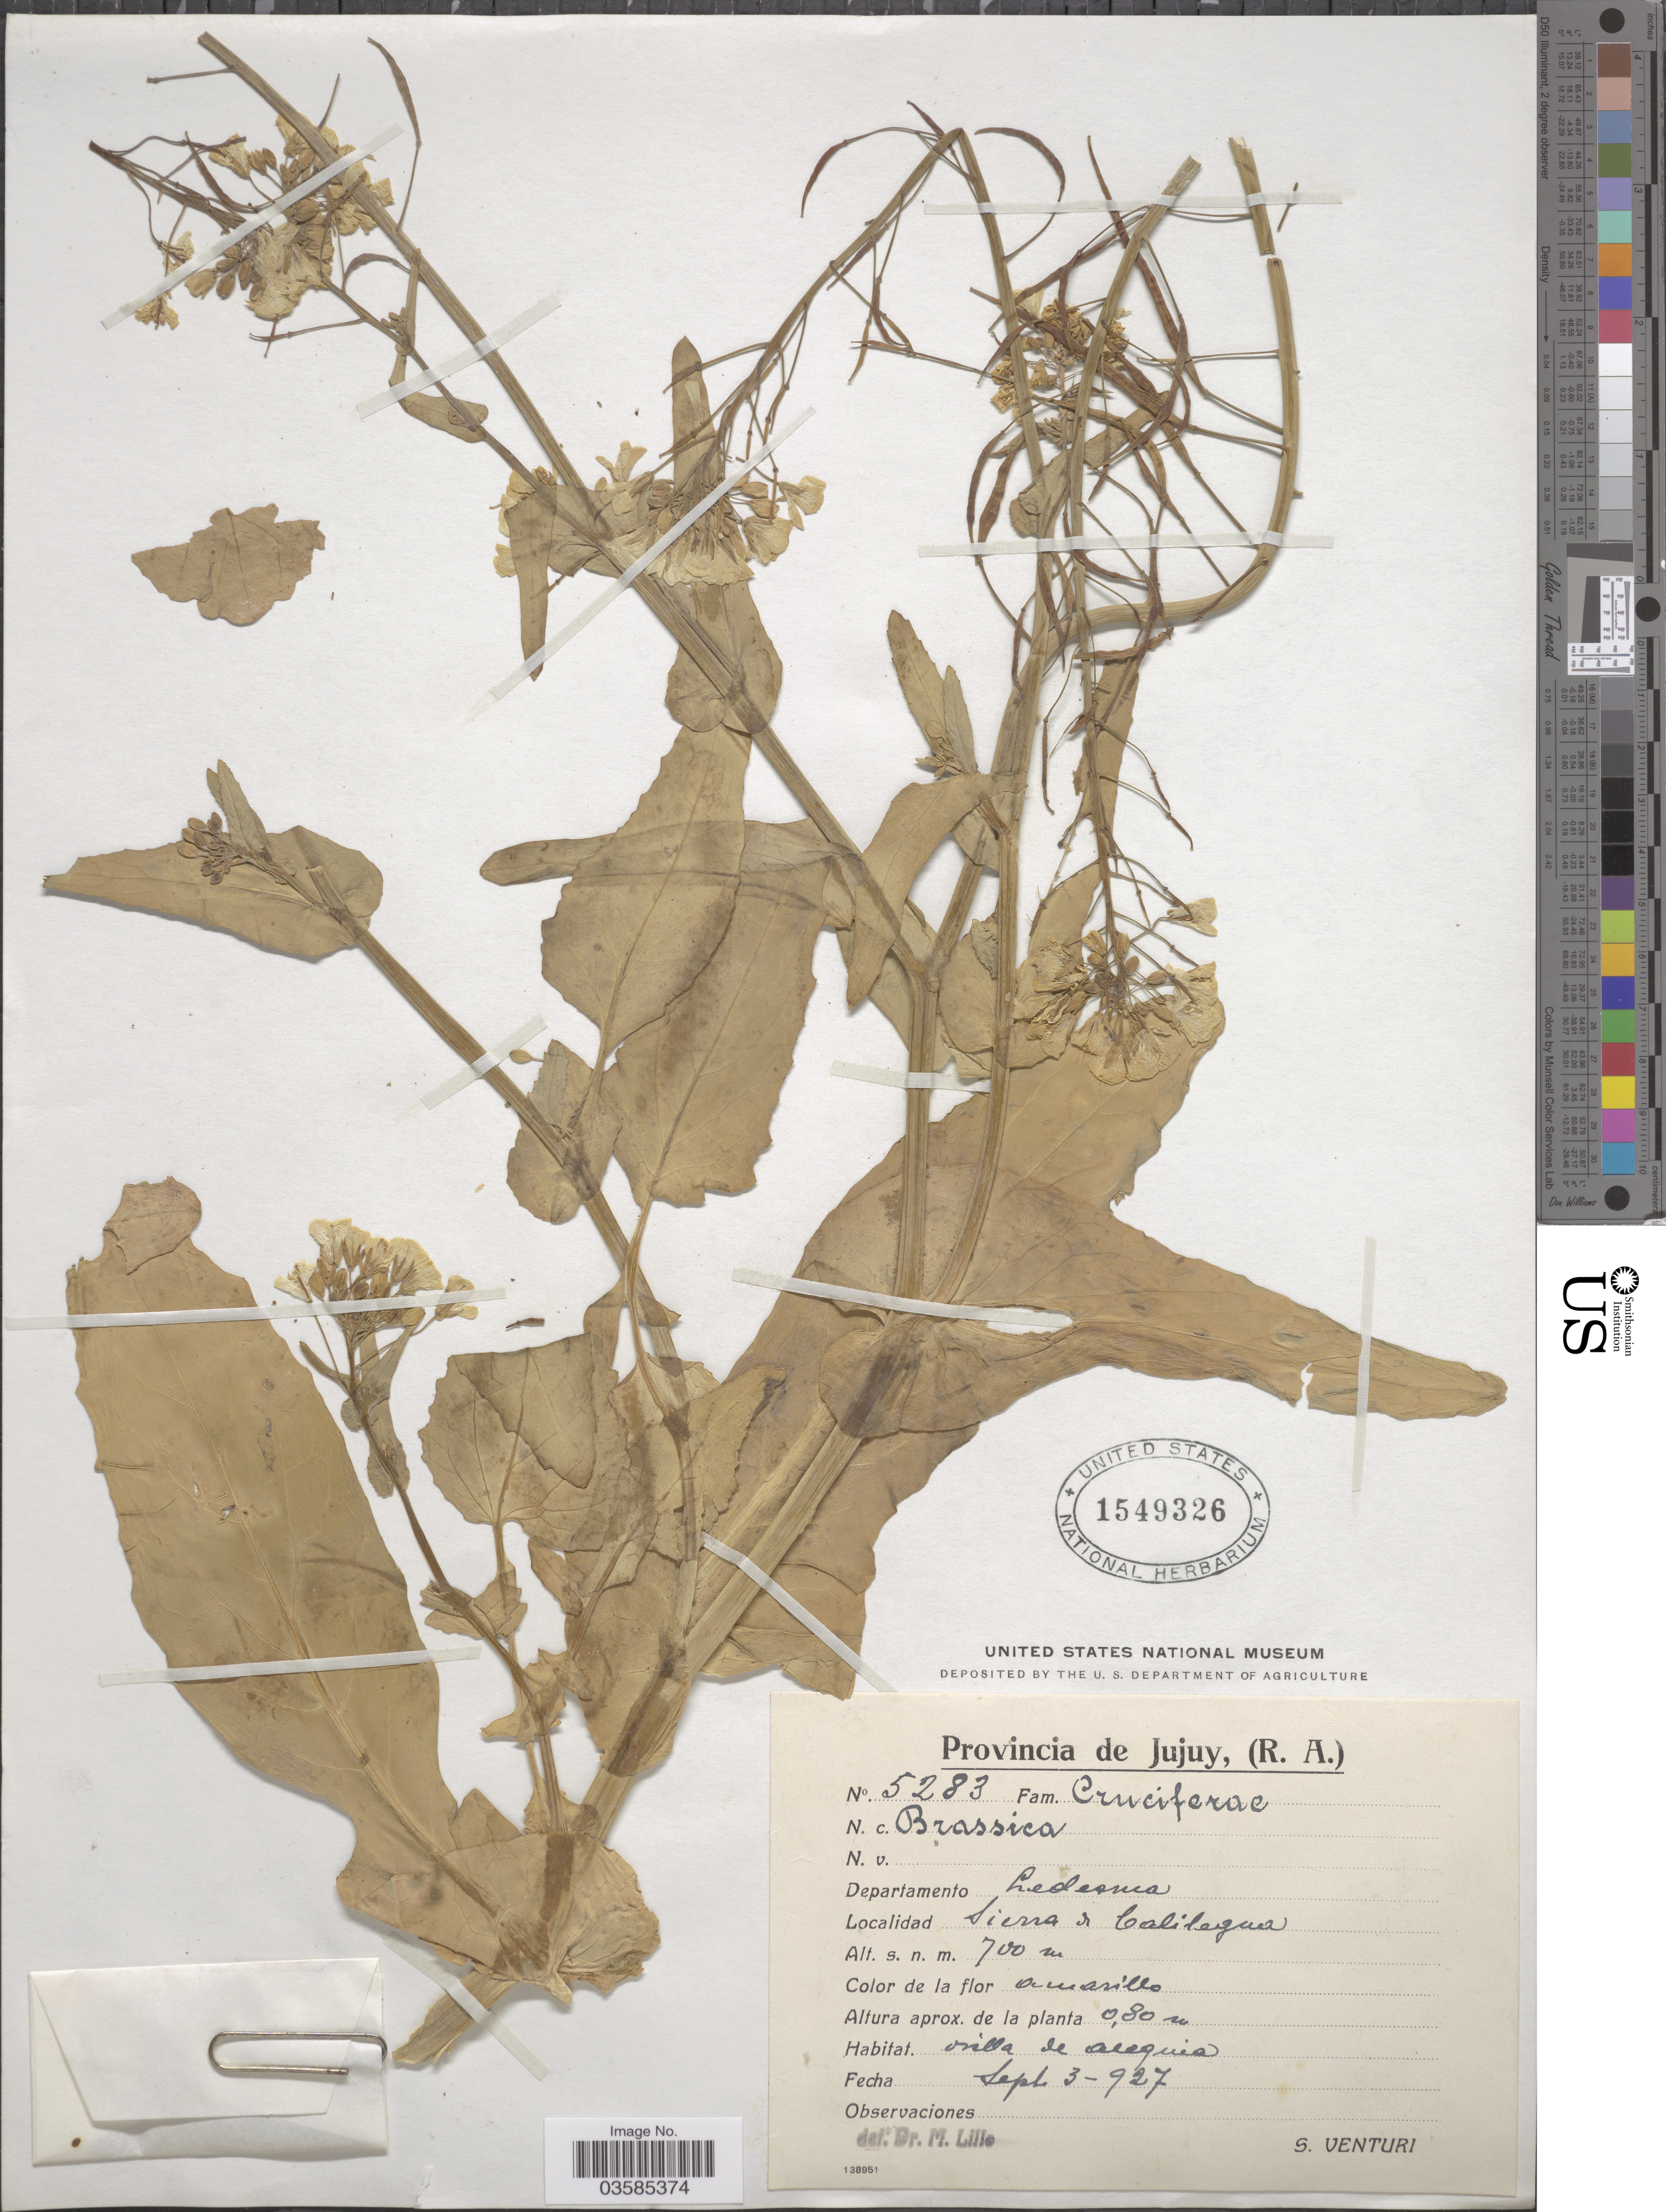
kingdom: Plantae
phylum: Tracheophyta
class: Magnoliopsida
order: Brassicales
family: Brassicaceae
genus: Brassica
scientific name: Brassica sp.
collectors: S. Venturi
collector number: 5283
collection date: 1927-09-03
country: Argentina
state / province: Jujuy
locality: Departamento Ledesma. Sierra de Calilegua.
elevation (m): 700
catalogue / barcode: US 1549326